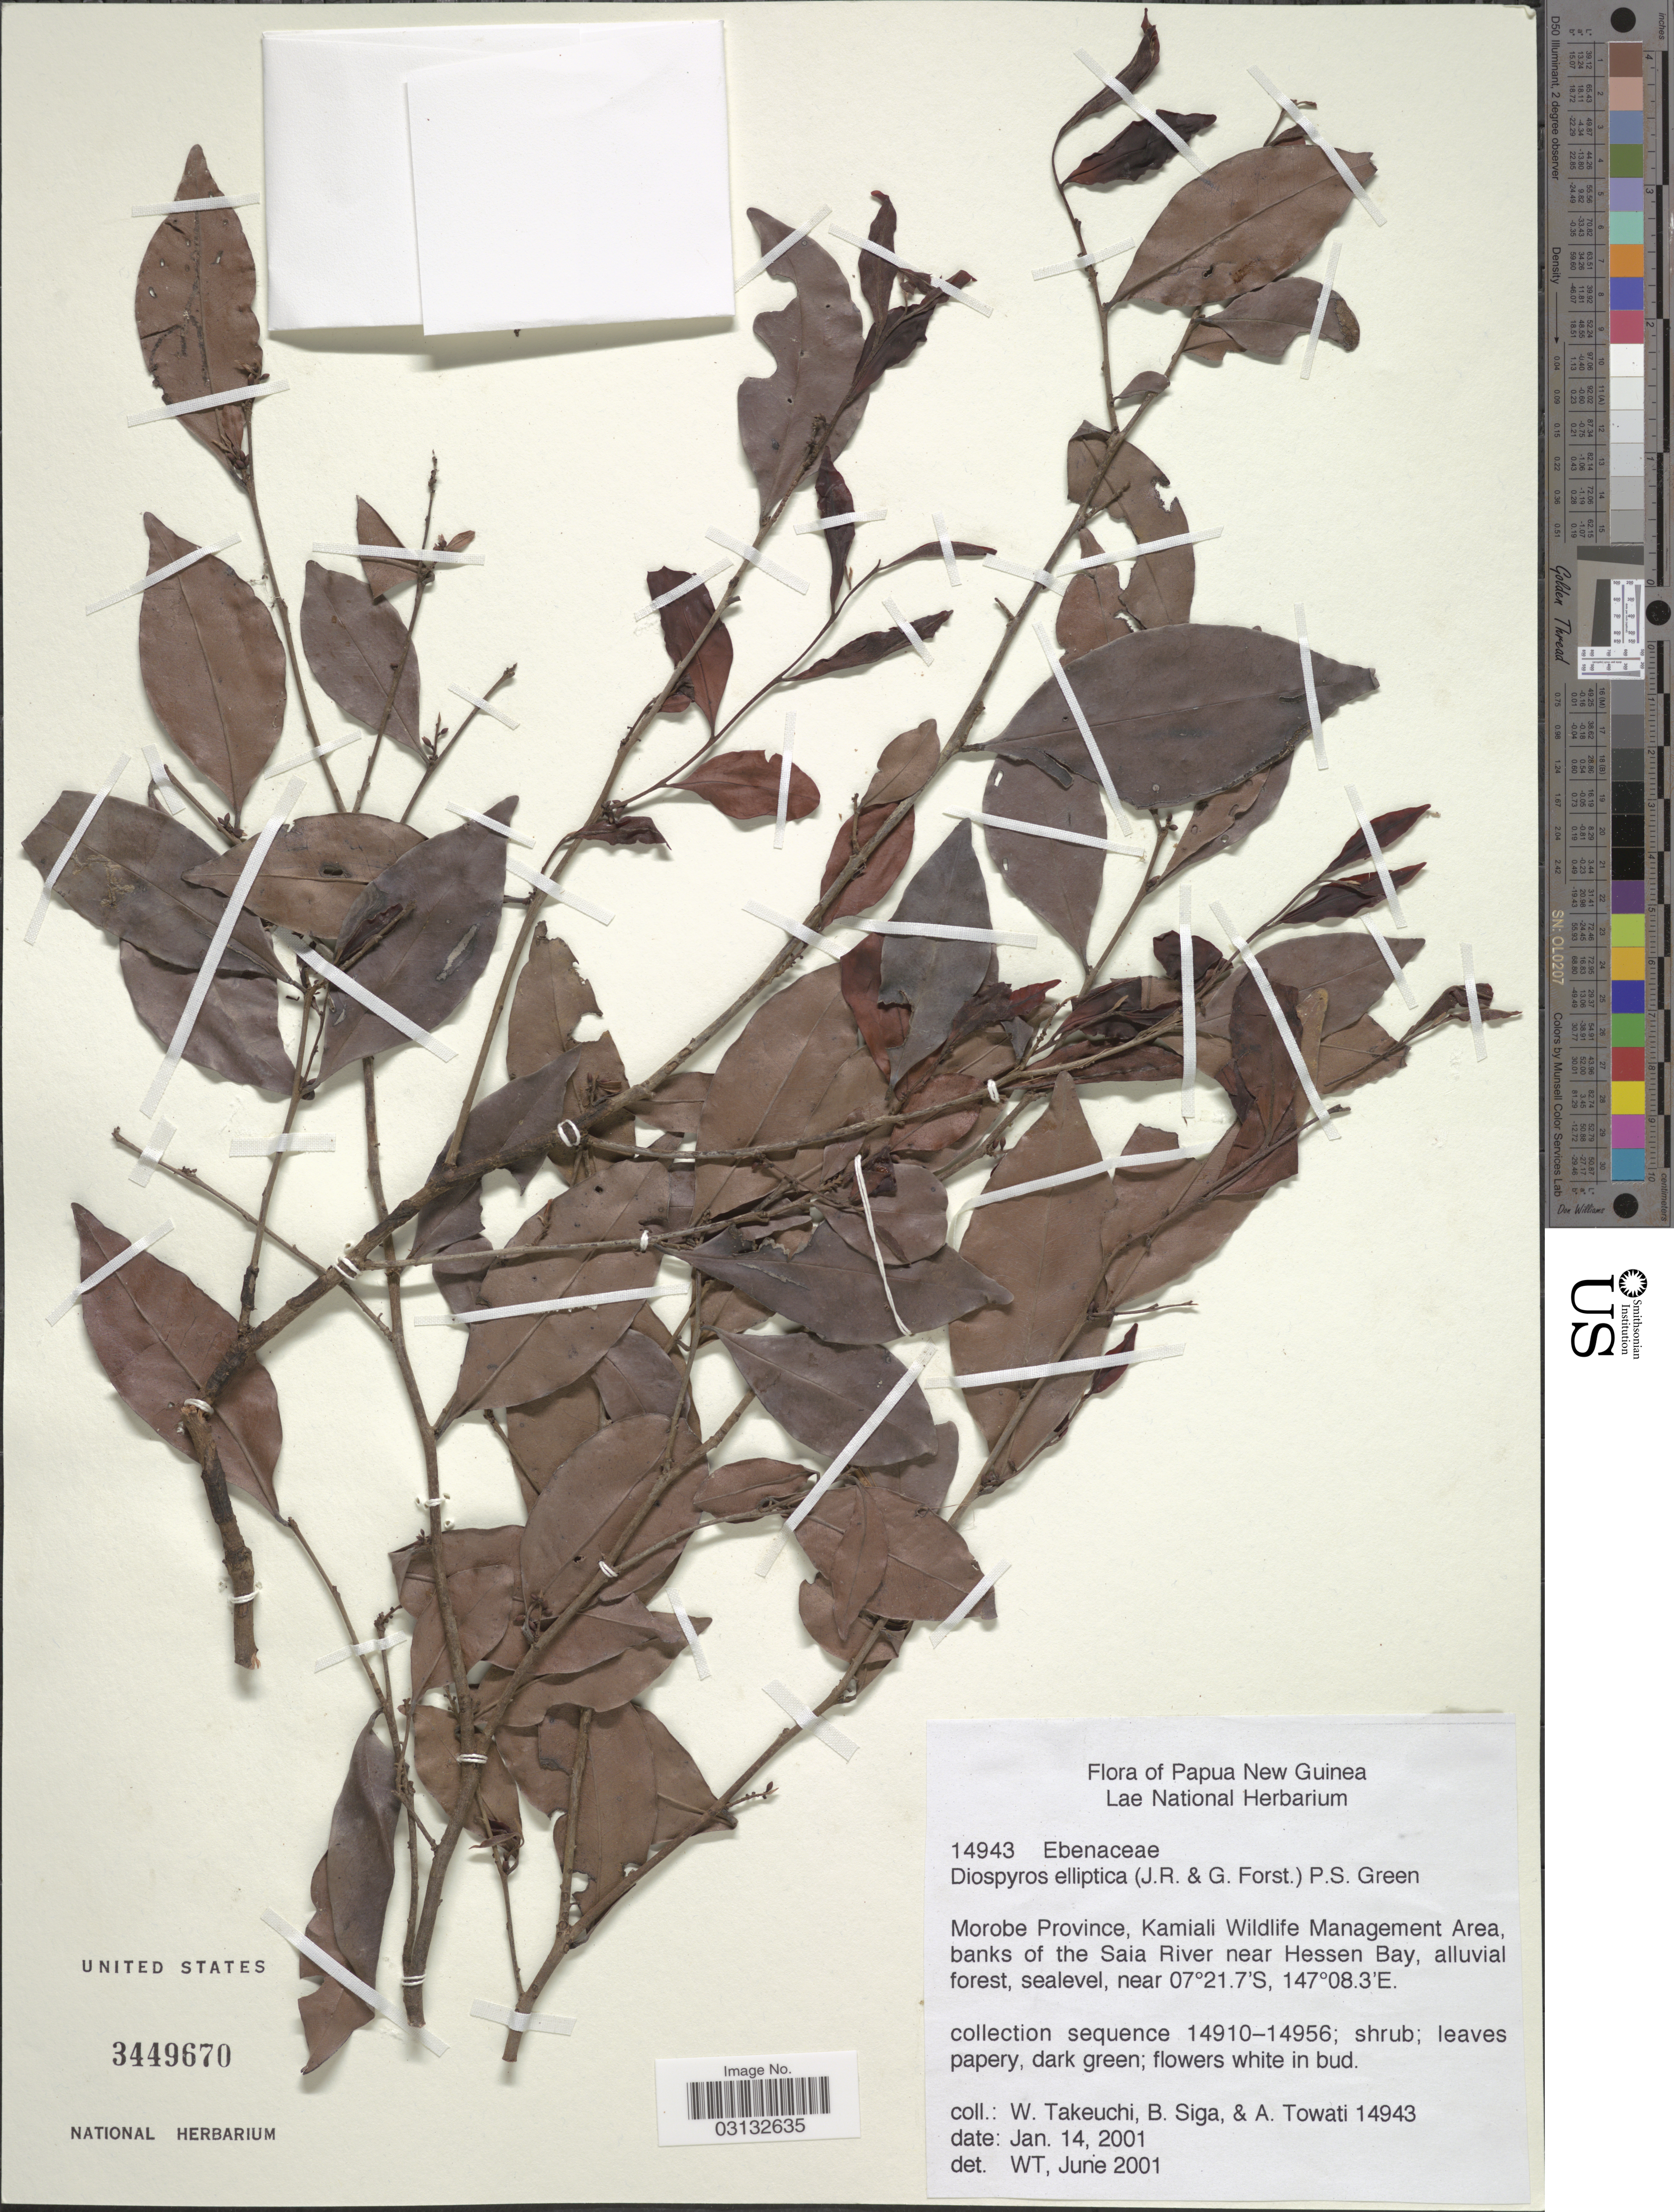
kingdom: Plantae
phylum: Tracheophyta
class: Magnoliopsida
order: Ericales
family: Ebenaceae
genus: Diospyros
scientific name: Diospyros elliptica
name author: P.S. Green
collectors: W. Takeuchi, B. Siga & A. Towati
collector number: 14943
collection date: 2001-01-14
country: Papua New Guinea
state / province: Morobe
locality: Morobe Province, Kamiali Wildlife Management Area, banks of the Saia River near Hessen Bay.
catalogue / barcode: US 3449670